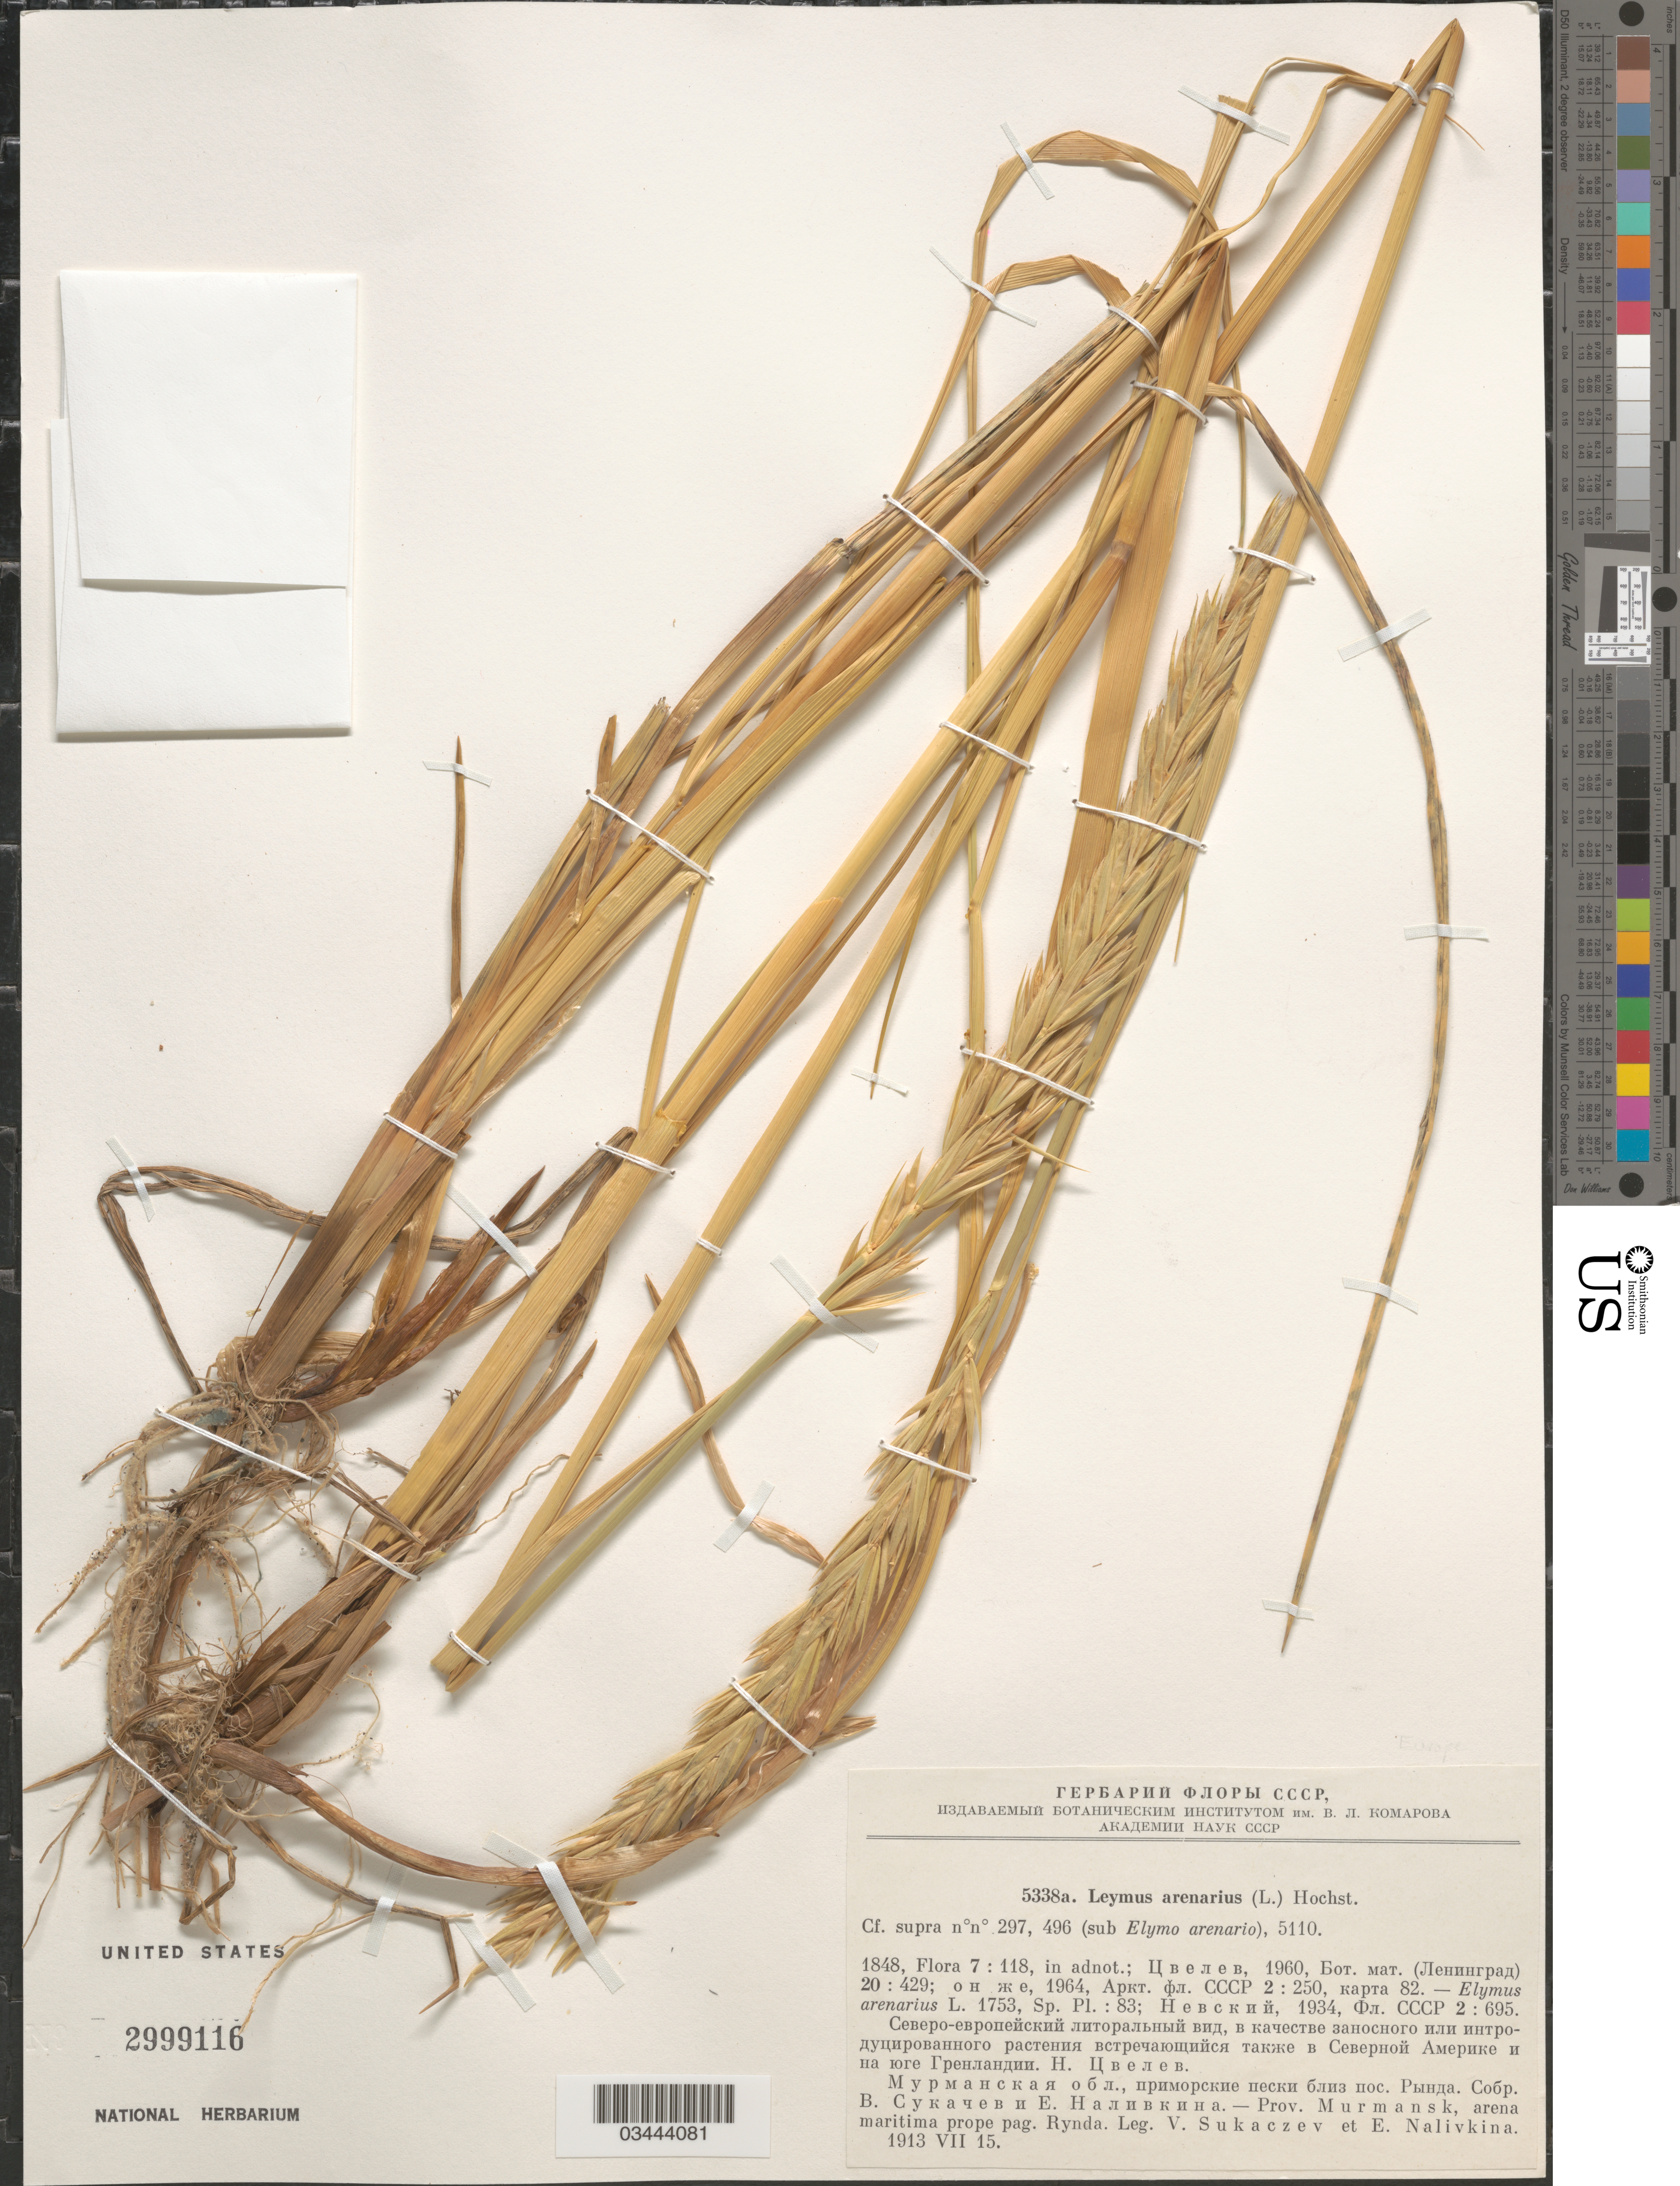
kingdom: Plantae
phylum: Tracheophyta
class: Liliopsida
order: Poales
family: Poaceae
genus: Leymus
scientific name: Leymus arenarius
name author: (L.) Hochst.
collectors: V. Sukaczev & E. Nalivkina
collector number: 5338a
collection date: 1913-07-15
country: Russian Federation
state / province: Murmansk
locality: Arena maritima prope pag. Rynda.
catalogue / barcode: US 2999116